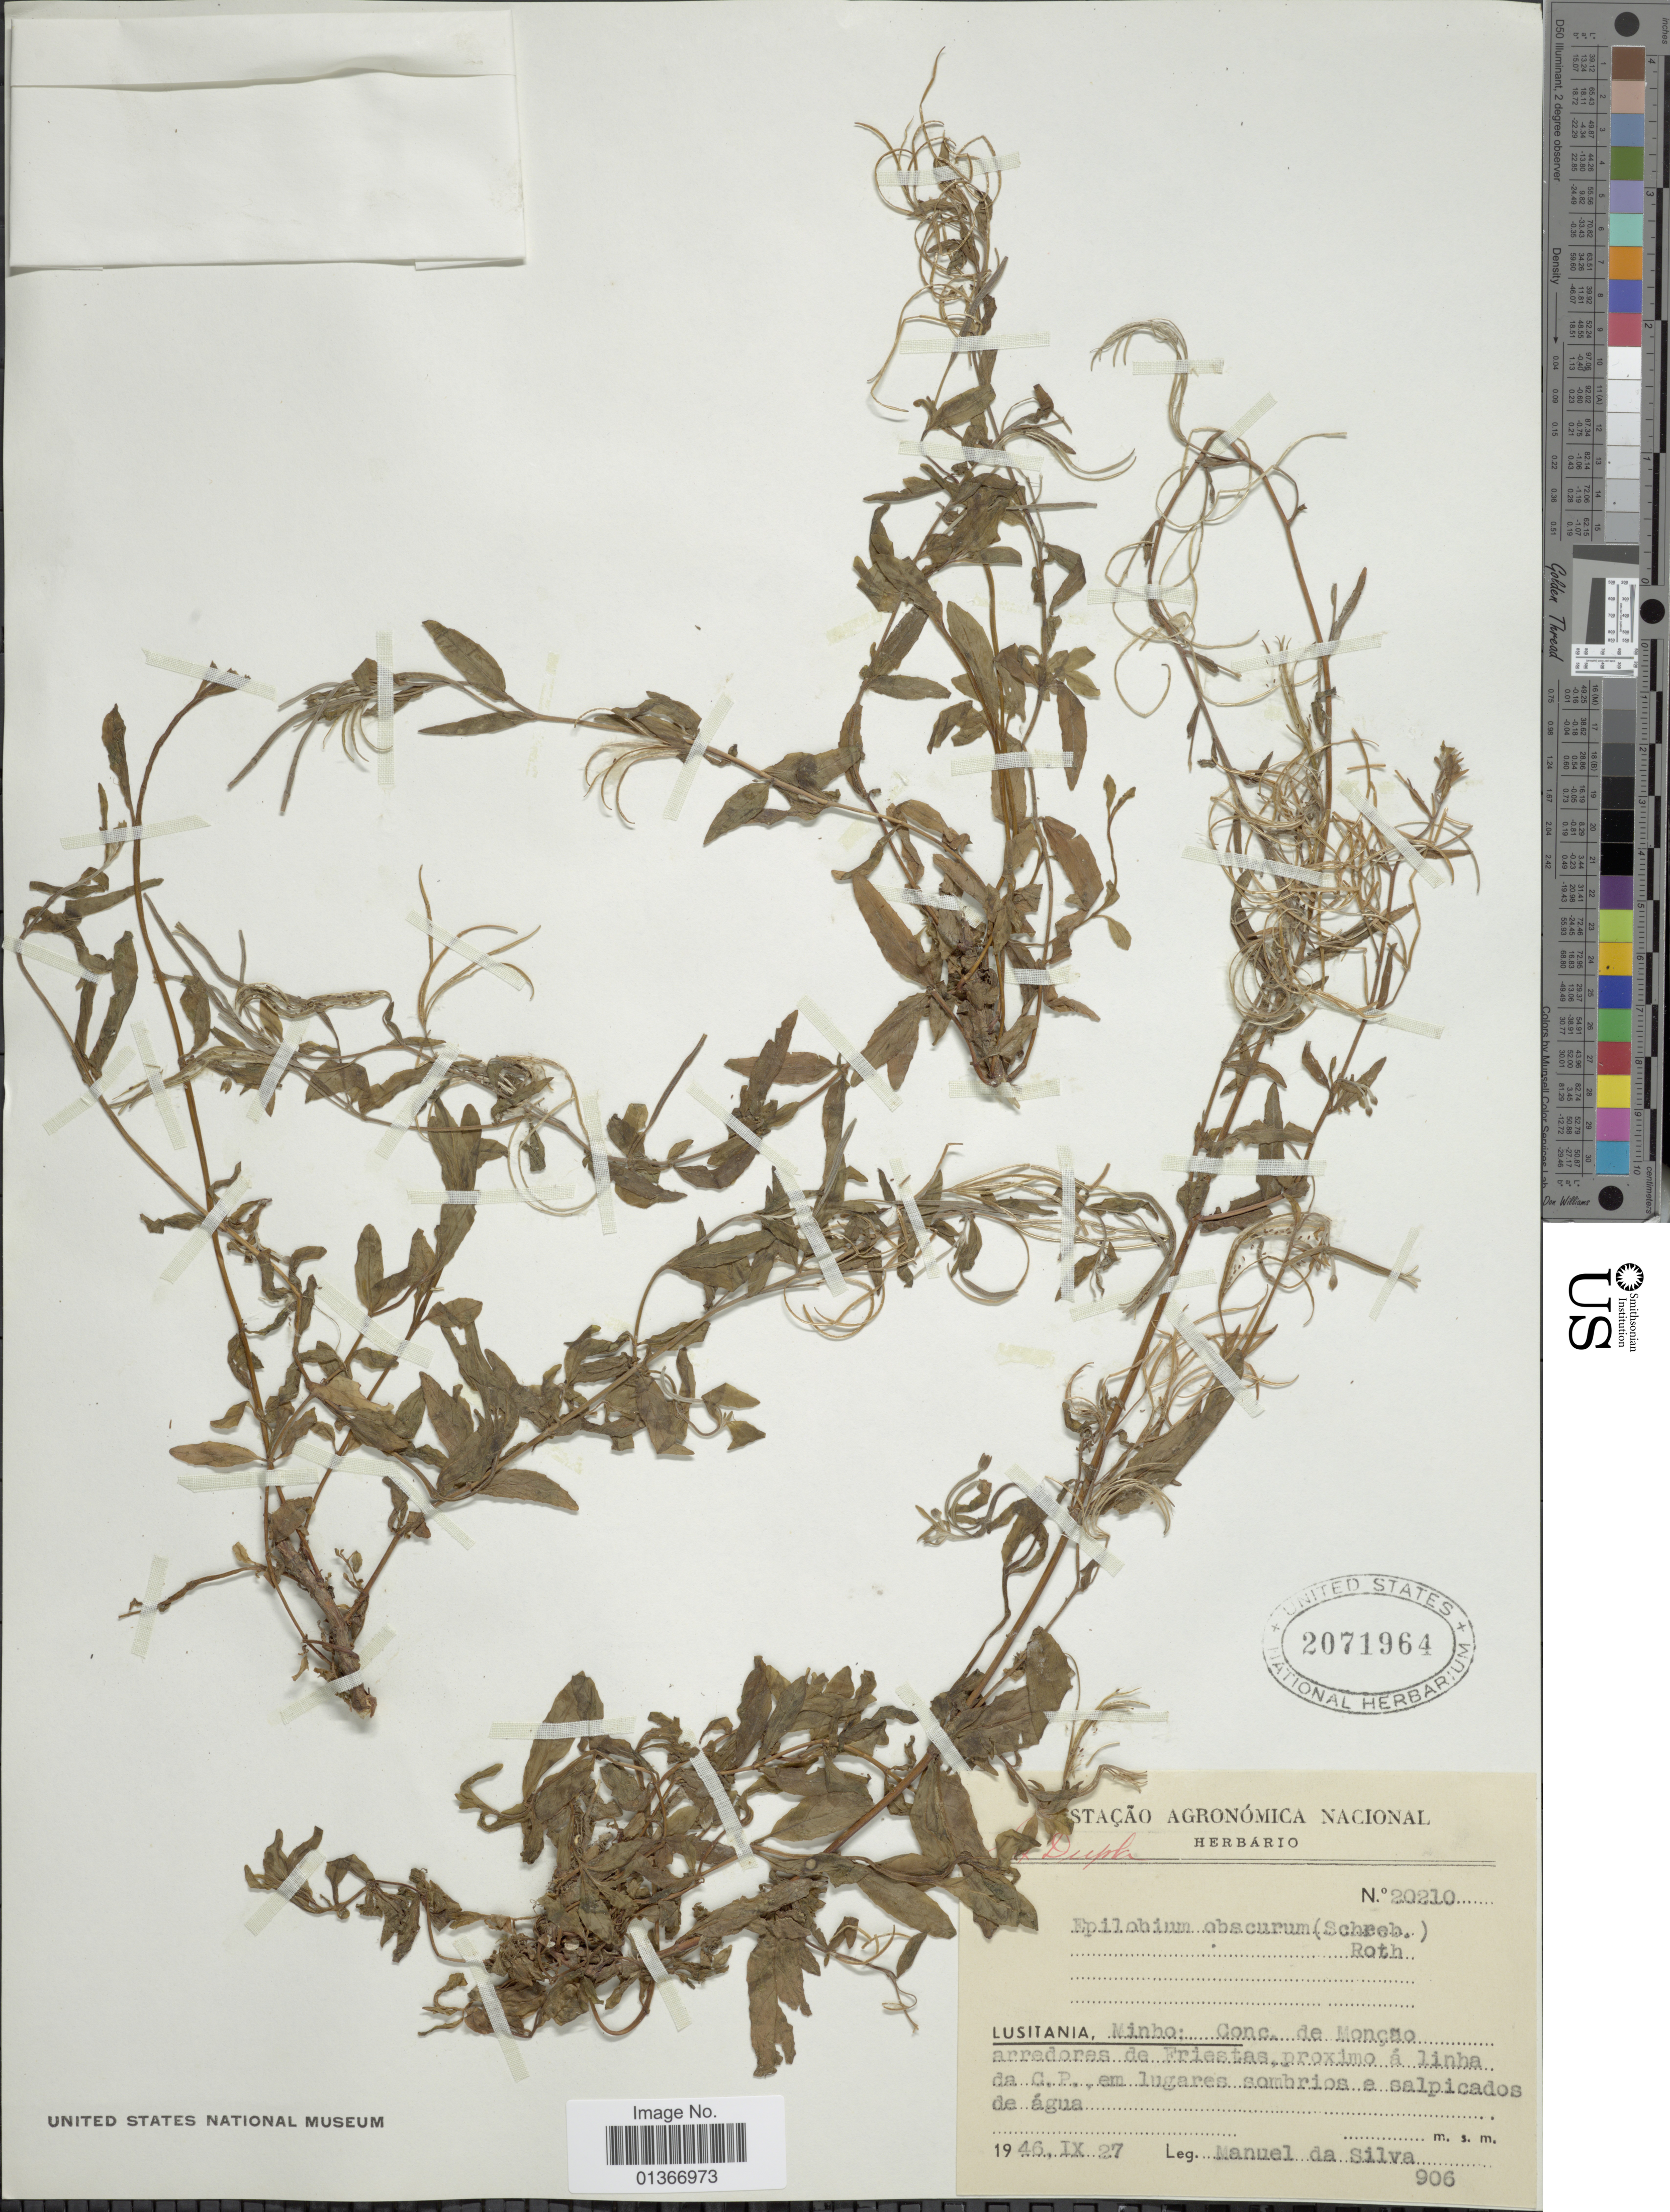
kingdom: Plantae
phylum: Tracheophyta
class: Magnoliopsida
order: Myrtales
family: Onagraceae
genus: Epilobium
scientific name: Epilobium obscurum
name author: Schreb.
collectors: M. Silva da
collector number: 906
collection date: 1946-09-27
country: Portugal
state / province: Viana do Castelo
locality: Lusitania, Minho: Conc. de Monção arredores de Friestas, proximo á linha da C.P. em luagres sombrios a salpicados de água.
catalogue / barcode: US 2071964